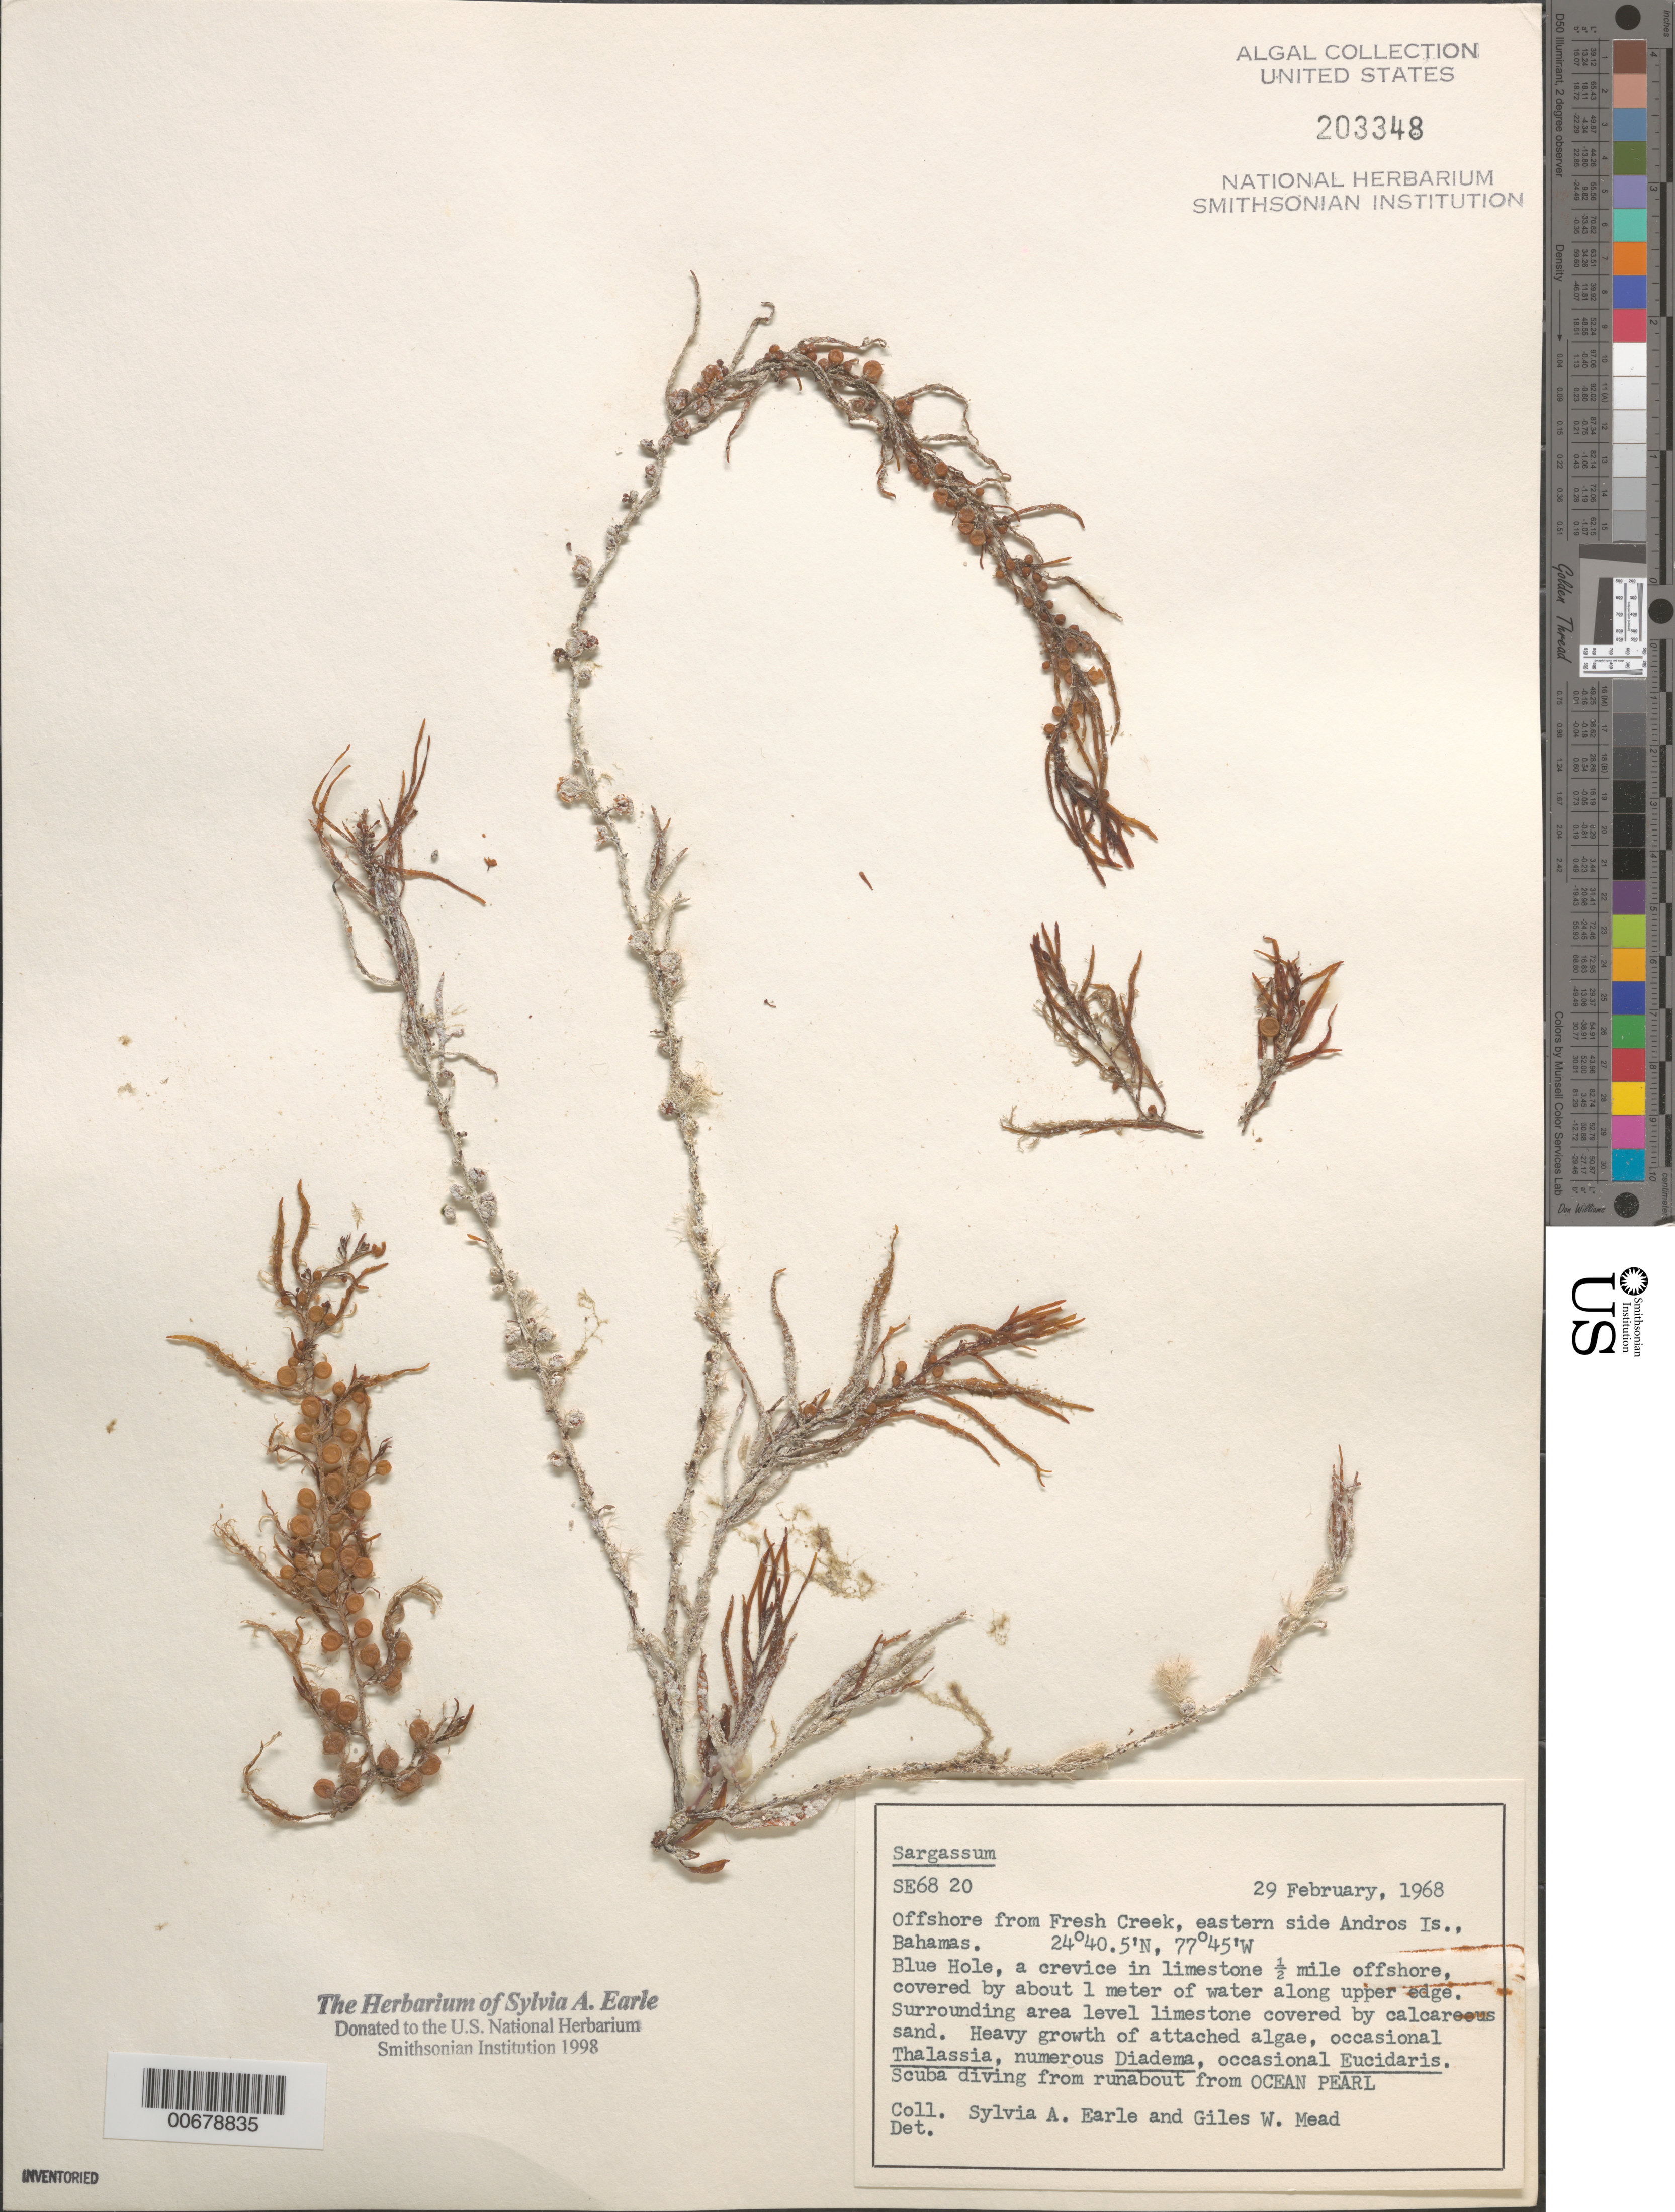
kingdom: Chromista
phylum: Ochrophyta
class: Phaeophyceae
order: Fucales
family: Sargassaceae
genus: Sargassum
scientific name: Sargassum sp.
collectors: S. A. Earle & G. W. Mead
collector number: SE 6820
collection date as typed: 29 Feb 1968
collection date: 1968-02-29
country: Bahamas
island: Andros Island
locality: Blue Hole, off Fresh Creek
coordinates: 24 40.5' N, 77 45' W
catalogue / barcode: US 203348